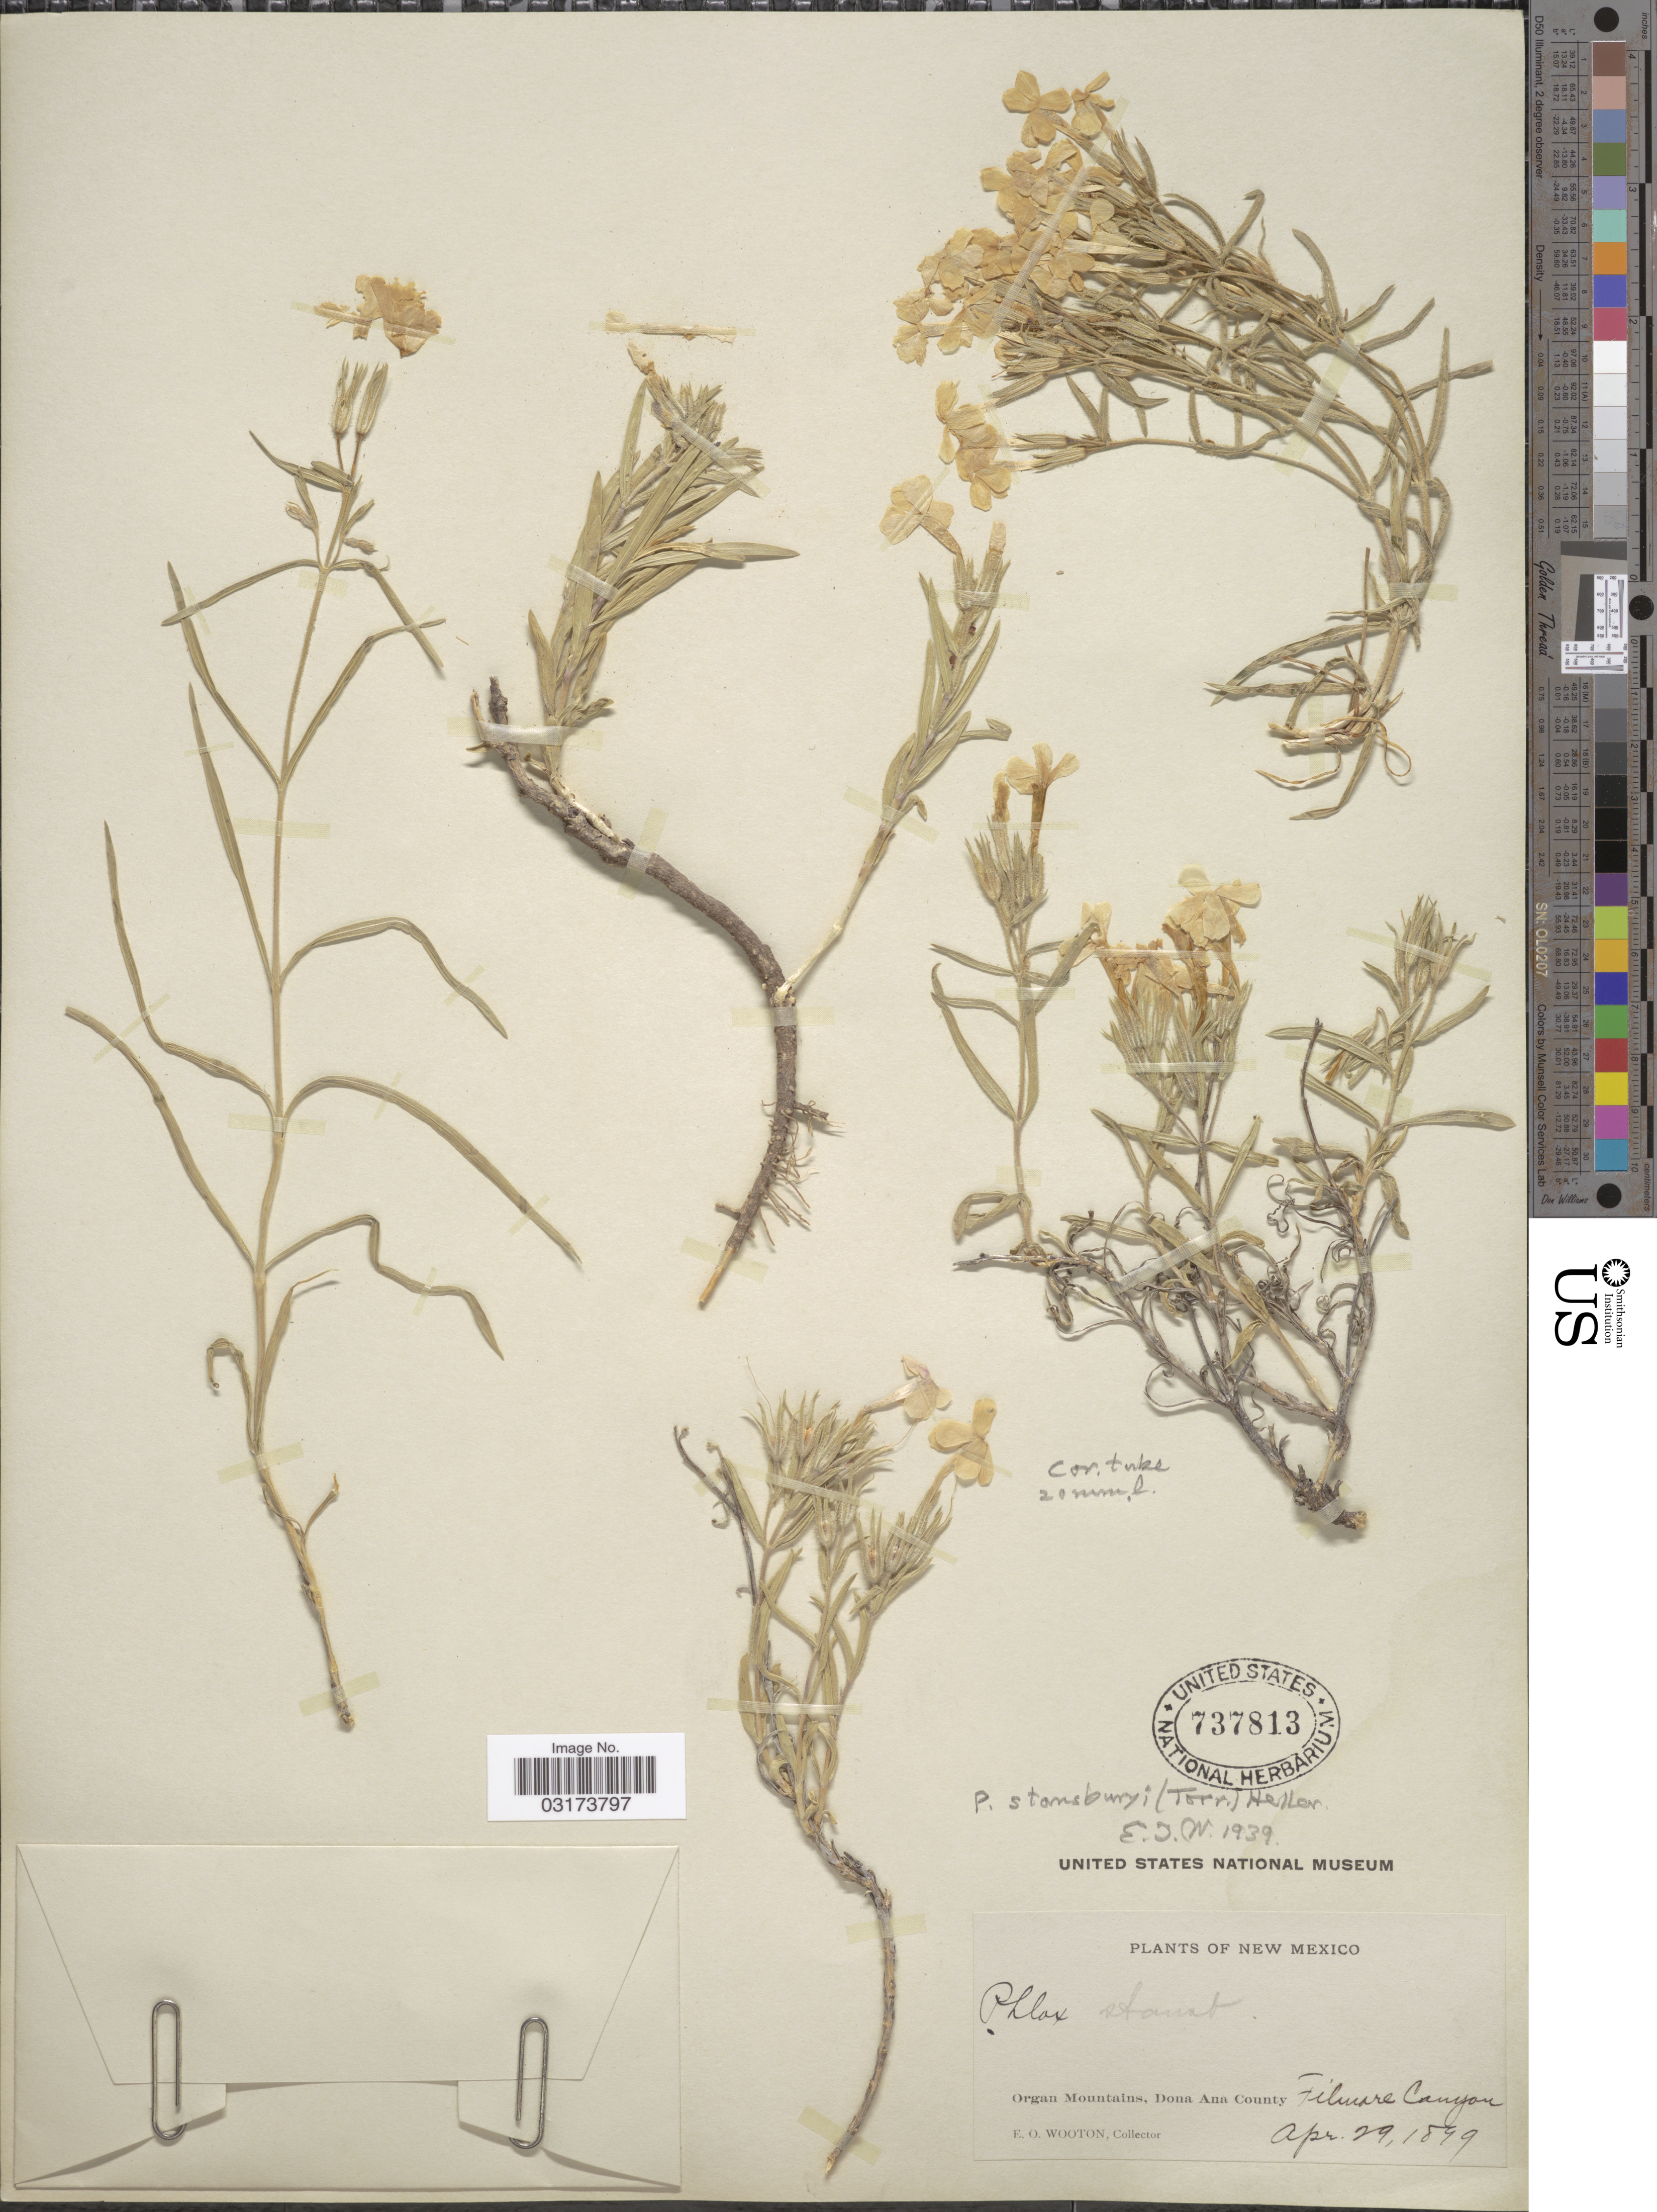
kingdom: Plantae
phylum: Tracheophyta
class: Magnoliopsida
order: Ericales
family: Polemoniaceae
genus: Phlox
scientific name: Phlox stansburyi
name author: (Torr.) A. Heller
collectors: E. O. Wooton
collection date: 1899-04-29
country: United States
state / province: New Mexico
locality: Organ Mountains, Dona Ana County. Filmore Canyon.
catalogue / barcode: US 737813